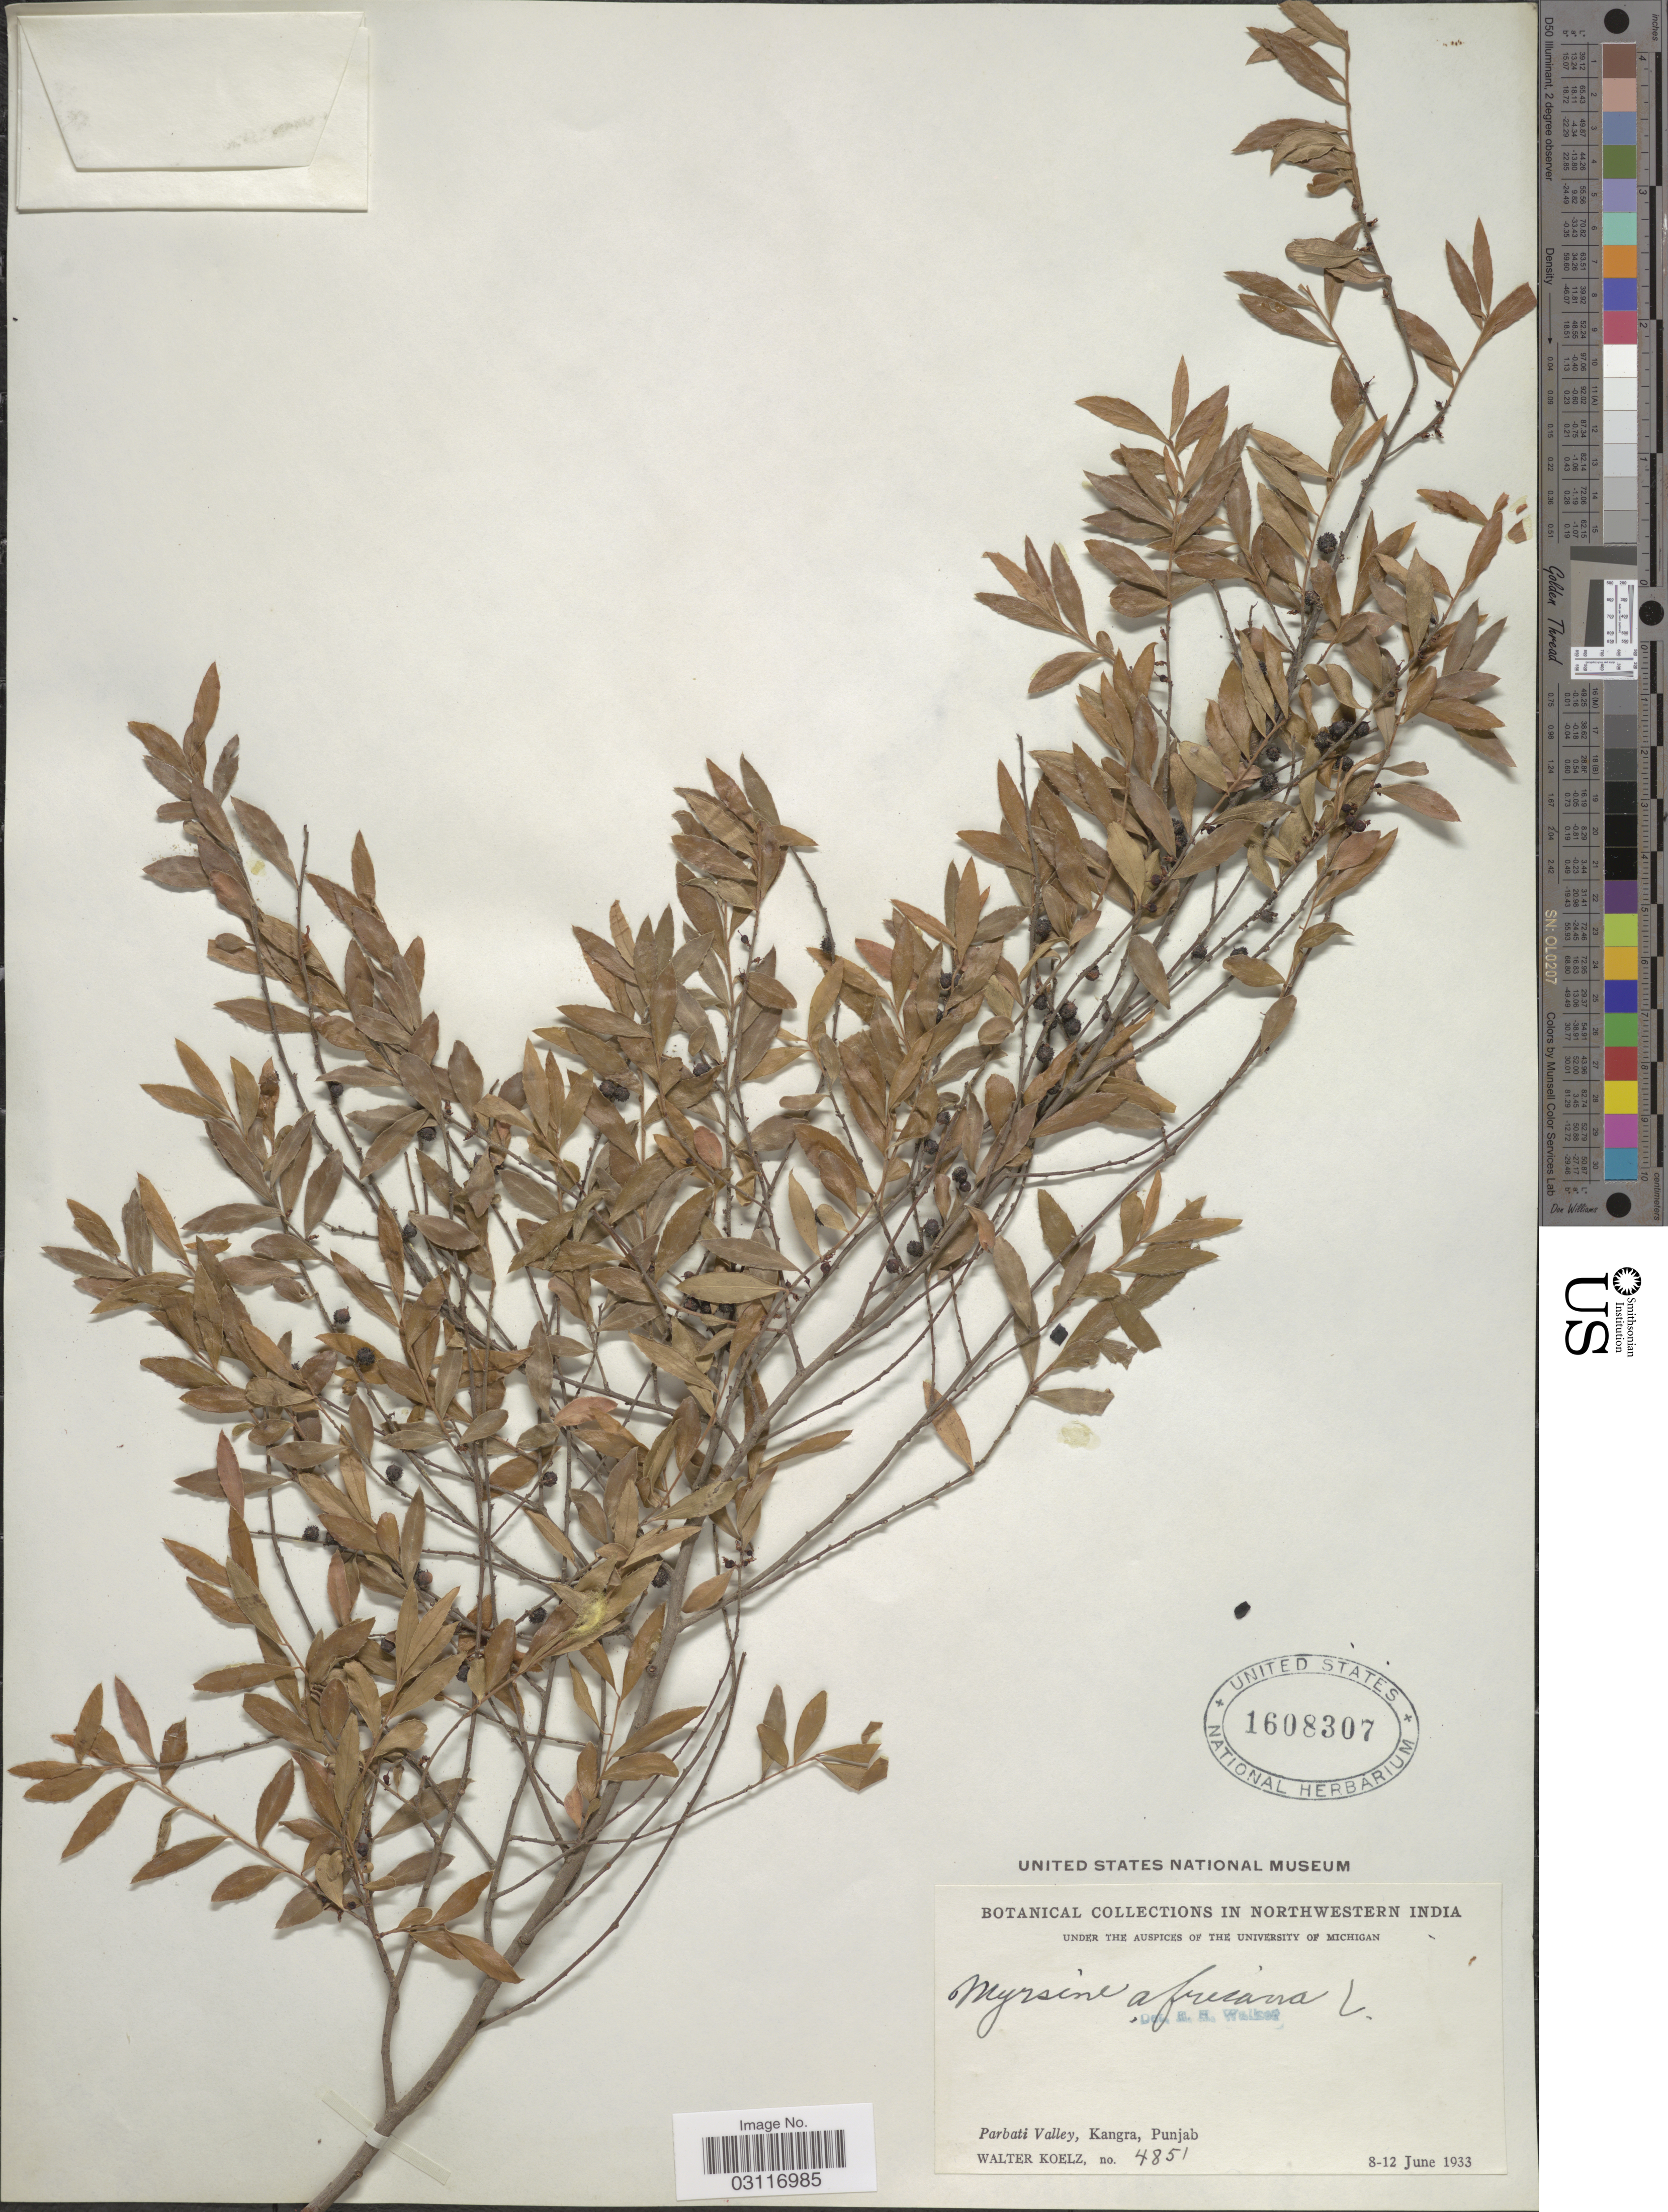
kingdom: Plantae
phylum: Tracheophyta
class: Magnoliopsida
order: Ericales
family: Primulaceae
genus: Myrsine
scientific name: Myrsine africana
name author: L.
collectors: W. N. Koelz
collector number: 4851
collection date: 1933-06-08/1933-06-12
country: India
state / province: Punjab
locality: Northwestern India. Parbati Valley, Kangra.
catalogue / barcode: US 1608307